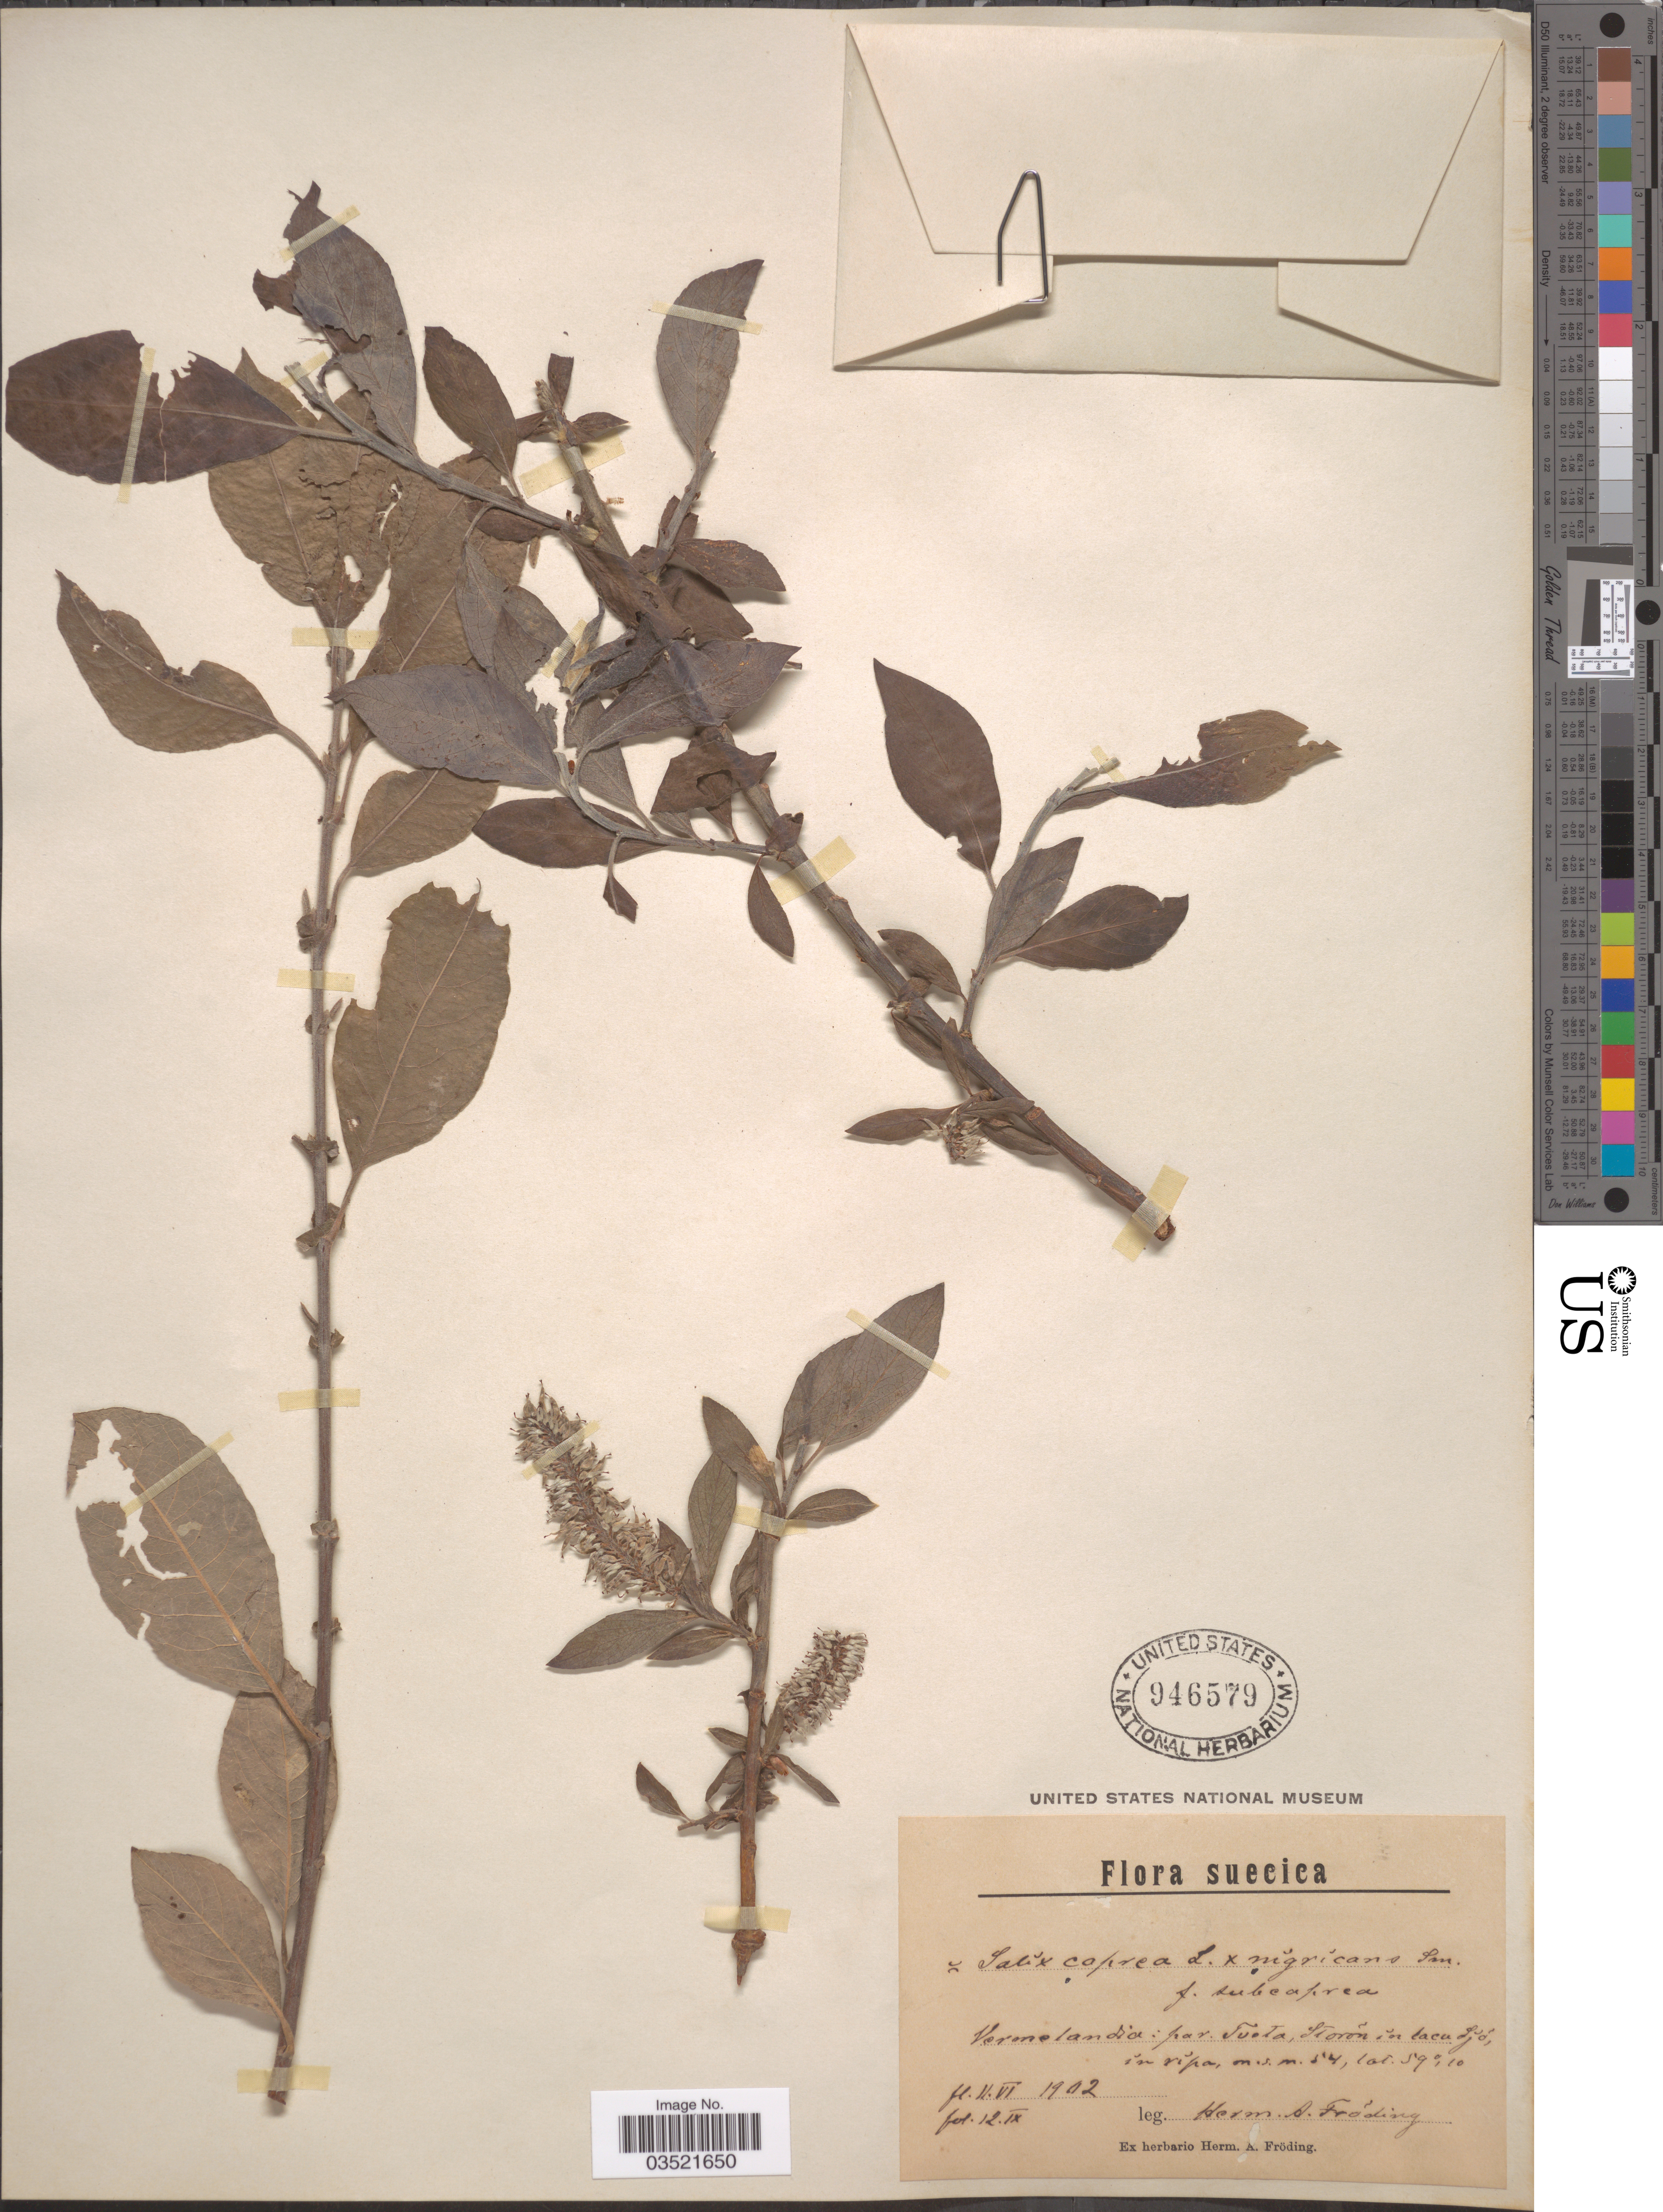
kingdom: Plantae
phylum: Tracheophyta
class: Magnoliopsida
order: Malpighiales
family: Salicaceae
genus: Salix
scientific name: Salix caprea x S. nigricans f. subcaprea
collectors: H. Froding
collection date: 1902-06-11/1902-09-12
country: Sweden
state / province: Varmland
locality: Suecia. Vermelandia: par. Tveta, Storôn [interpreted] in laca Sjô, in rîpa.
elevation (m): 54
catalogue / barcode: US 946579